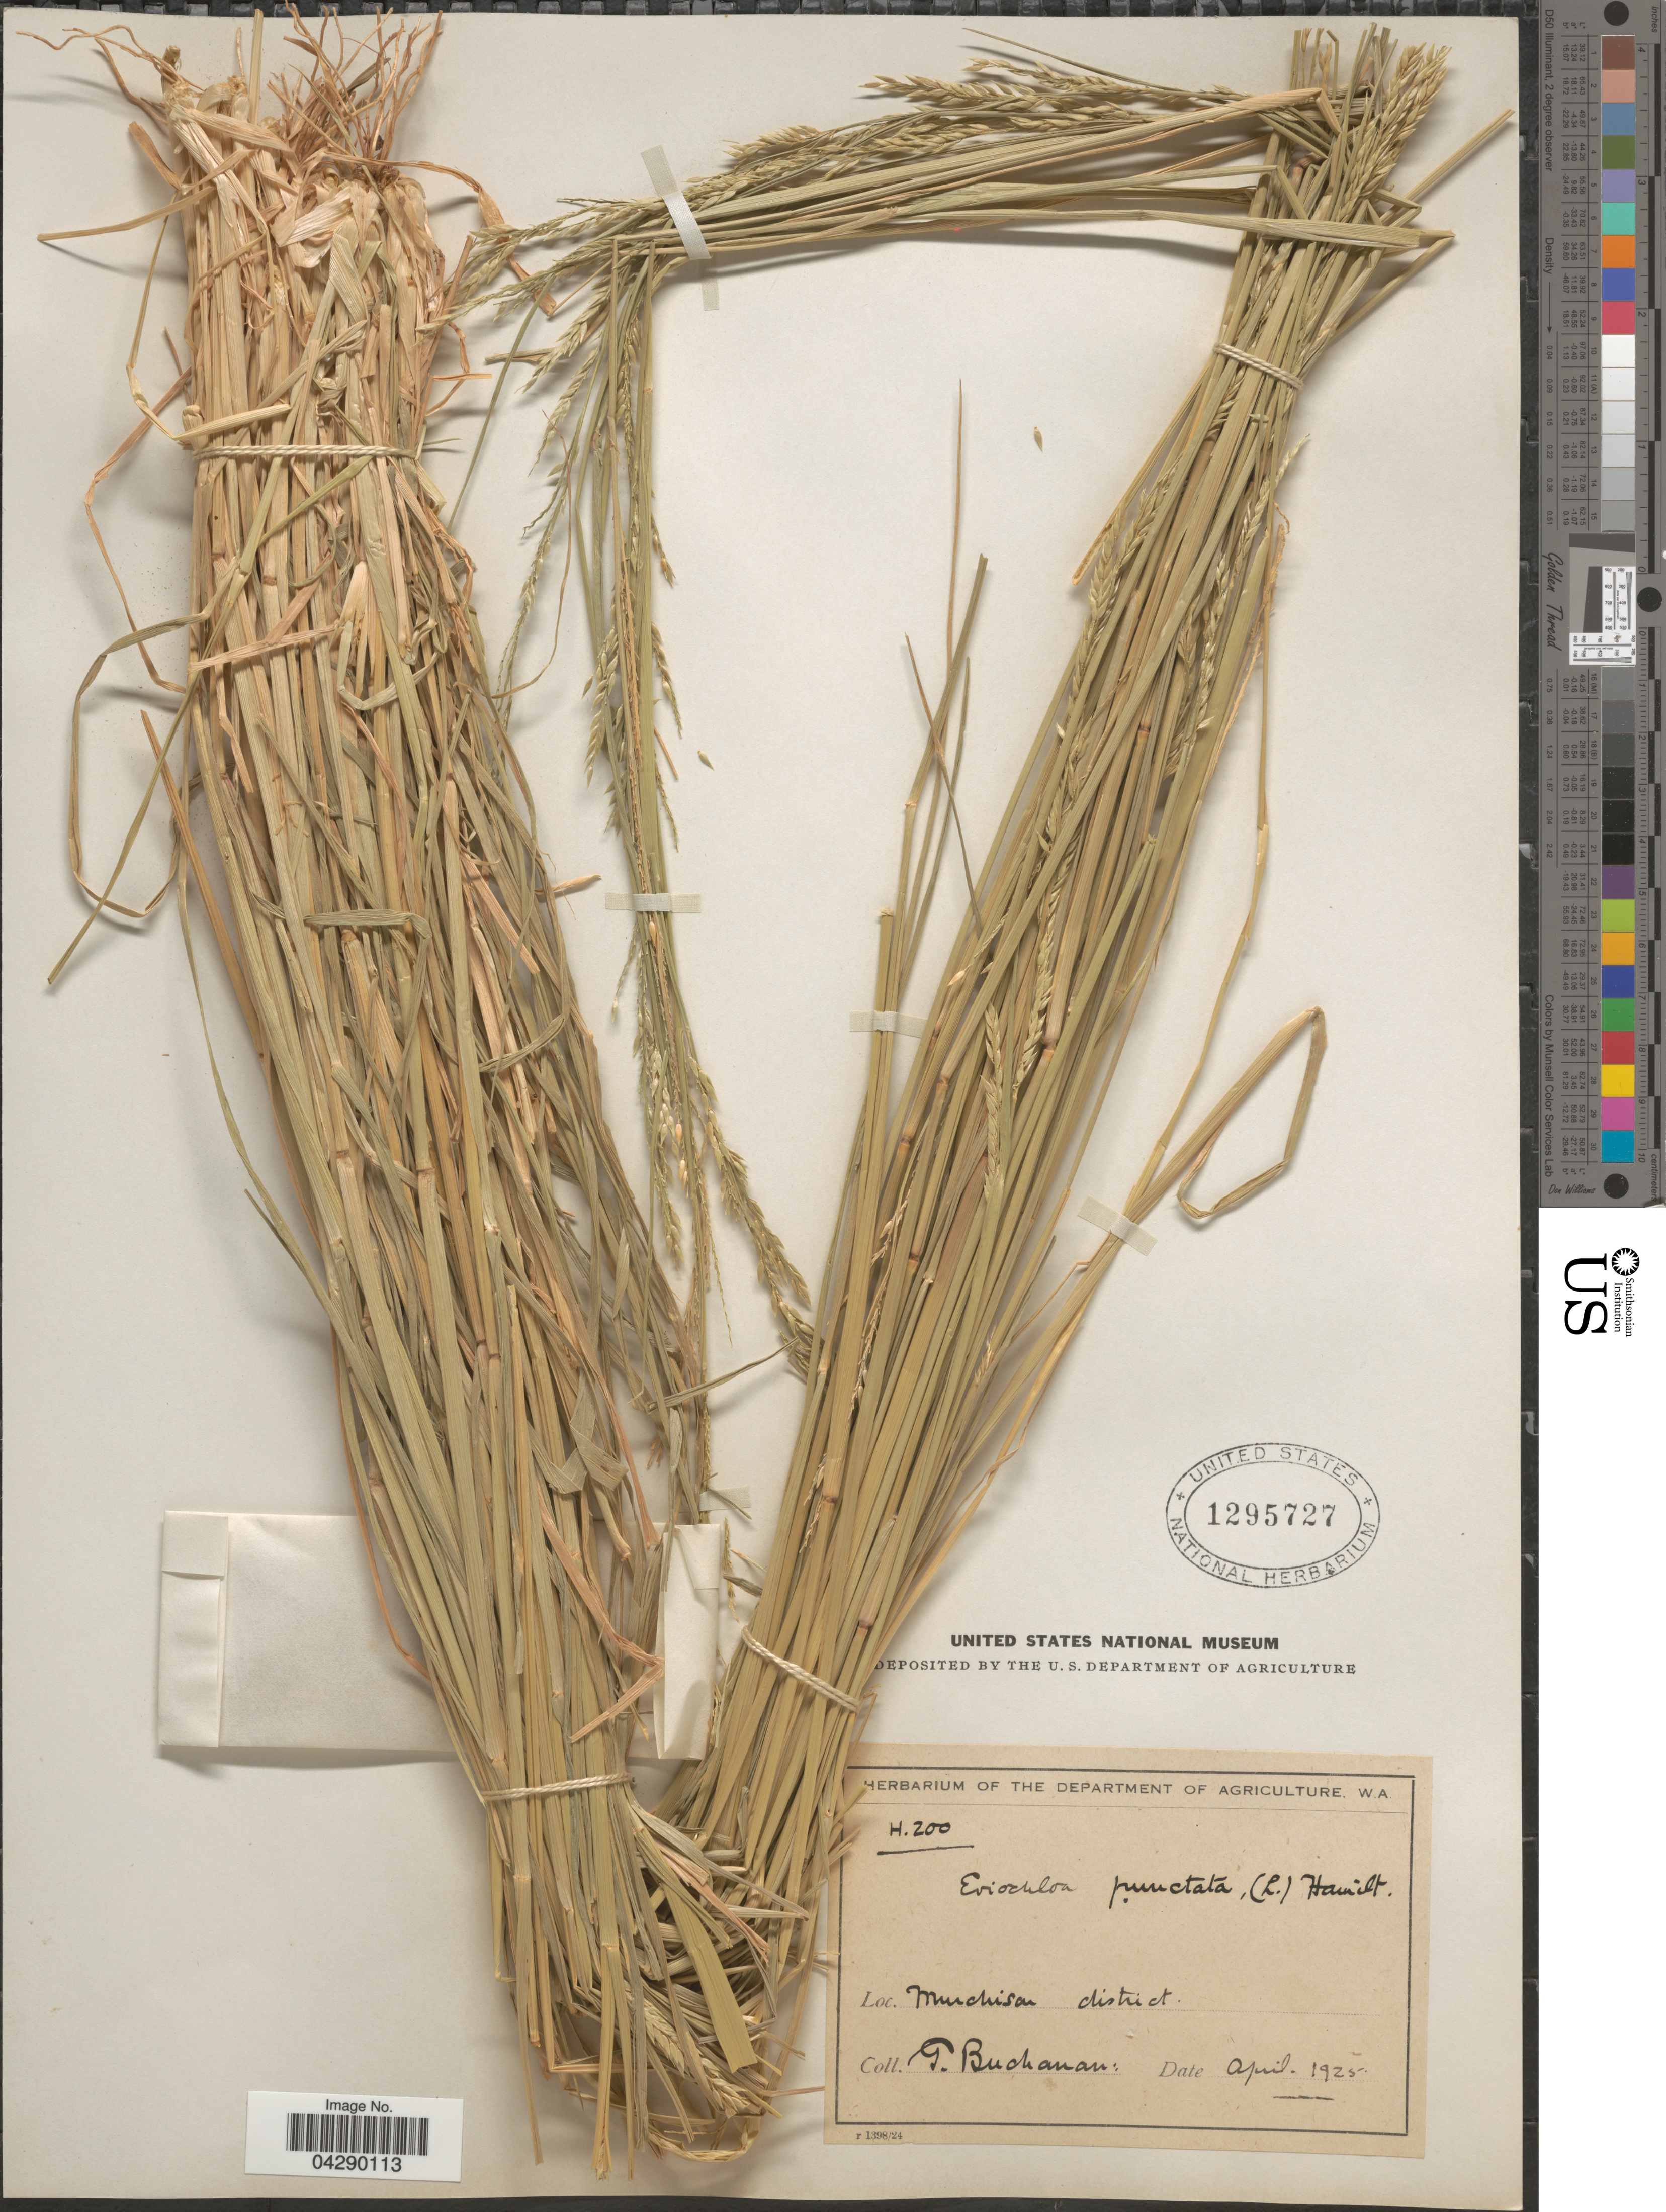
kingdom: Plantae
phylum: Tracheophyta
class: Liliopsida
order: Poales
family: Poaceae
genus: Eriochloa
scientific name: Eriochloa punctata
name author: (L.) Desv. ex Ham.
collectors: G. Buchanan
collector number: H.200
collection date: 1925-04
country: Australia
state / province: Western Australia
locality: Murchison district.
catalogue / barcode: US 1295727